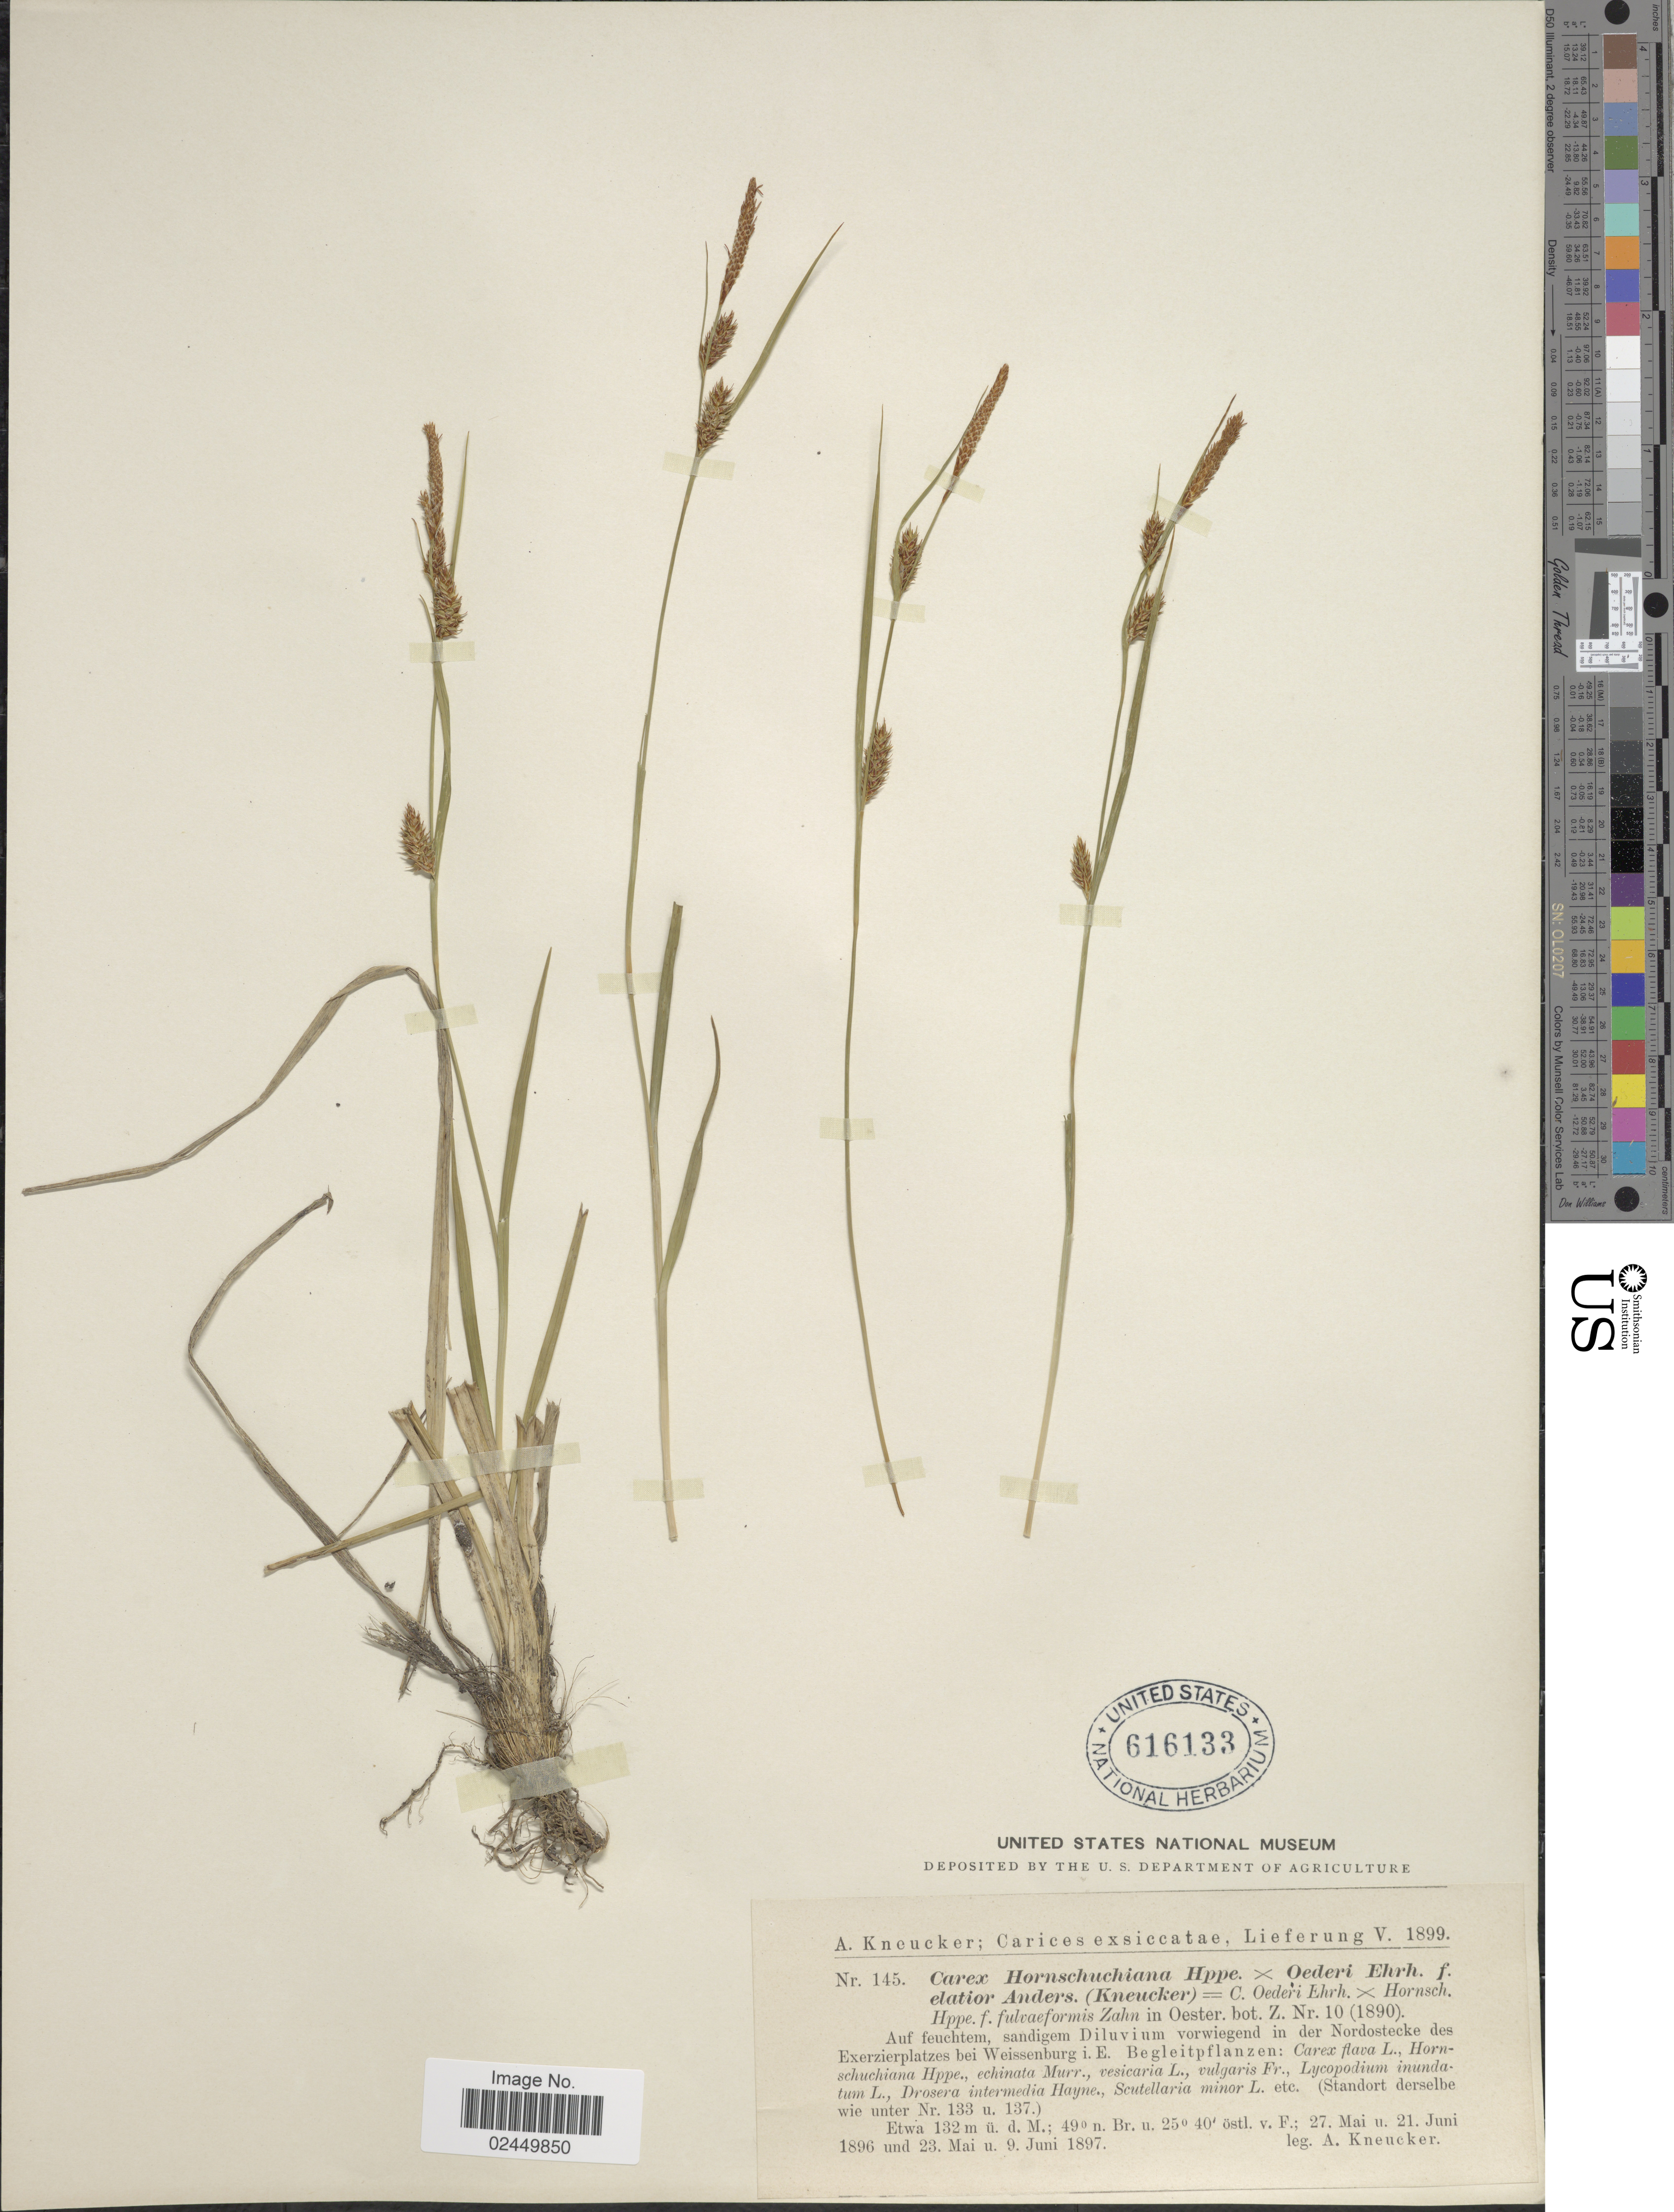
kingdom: Plantae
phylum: Tracheophyta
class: Liliopsida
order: Poales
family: Cyperaceae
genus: Carex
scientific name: Carex hostiana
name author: DC.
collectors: A. Kneucker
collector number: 145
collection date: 1896-05-27/1897-06-09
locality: Auf feuchtem, sandigem Diluvium vorwiegend in der Nordostecke des Exerzierplatzes bei Weissenburg i. E.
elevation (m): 132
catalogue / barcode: US 616133